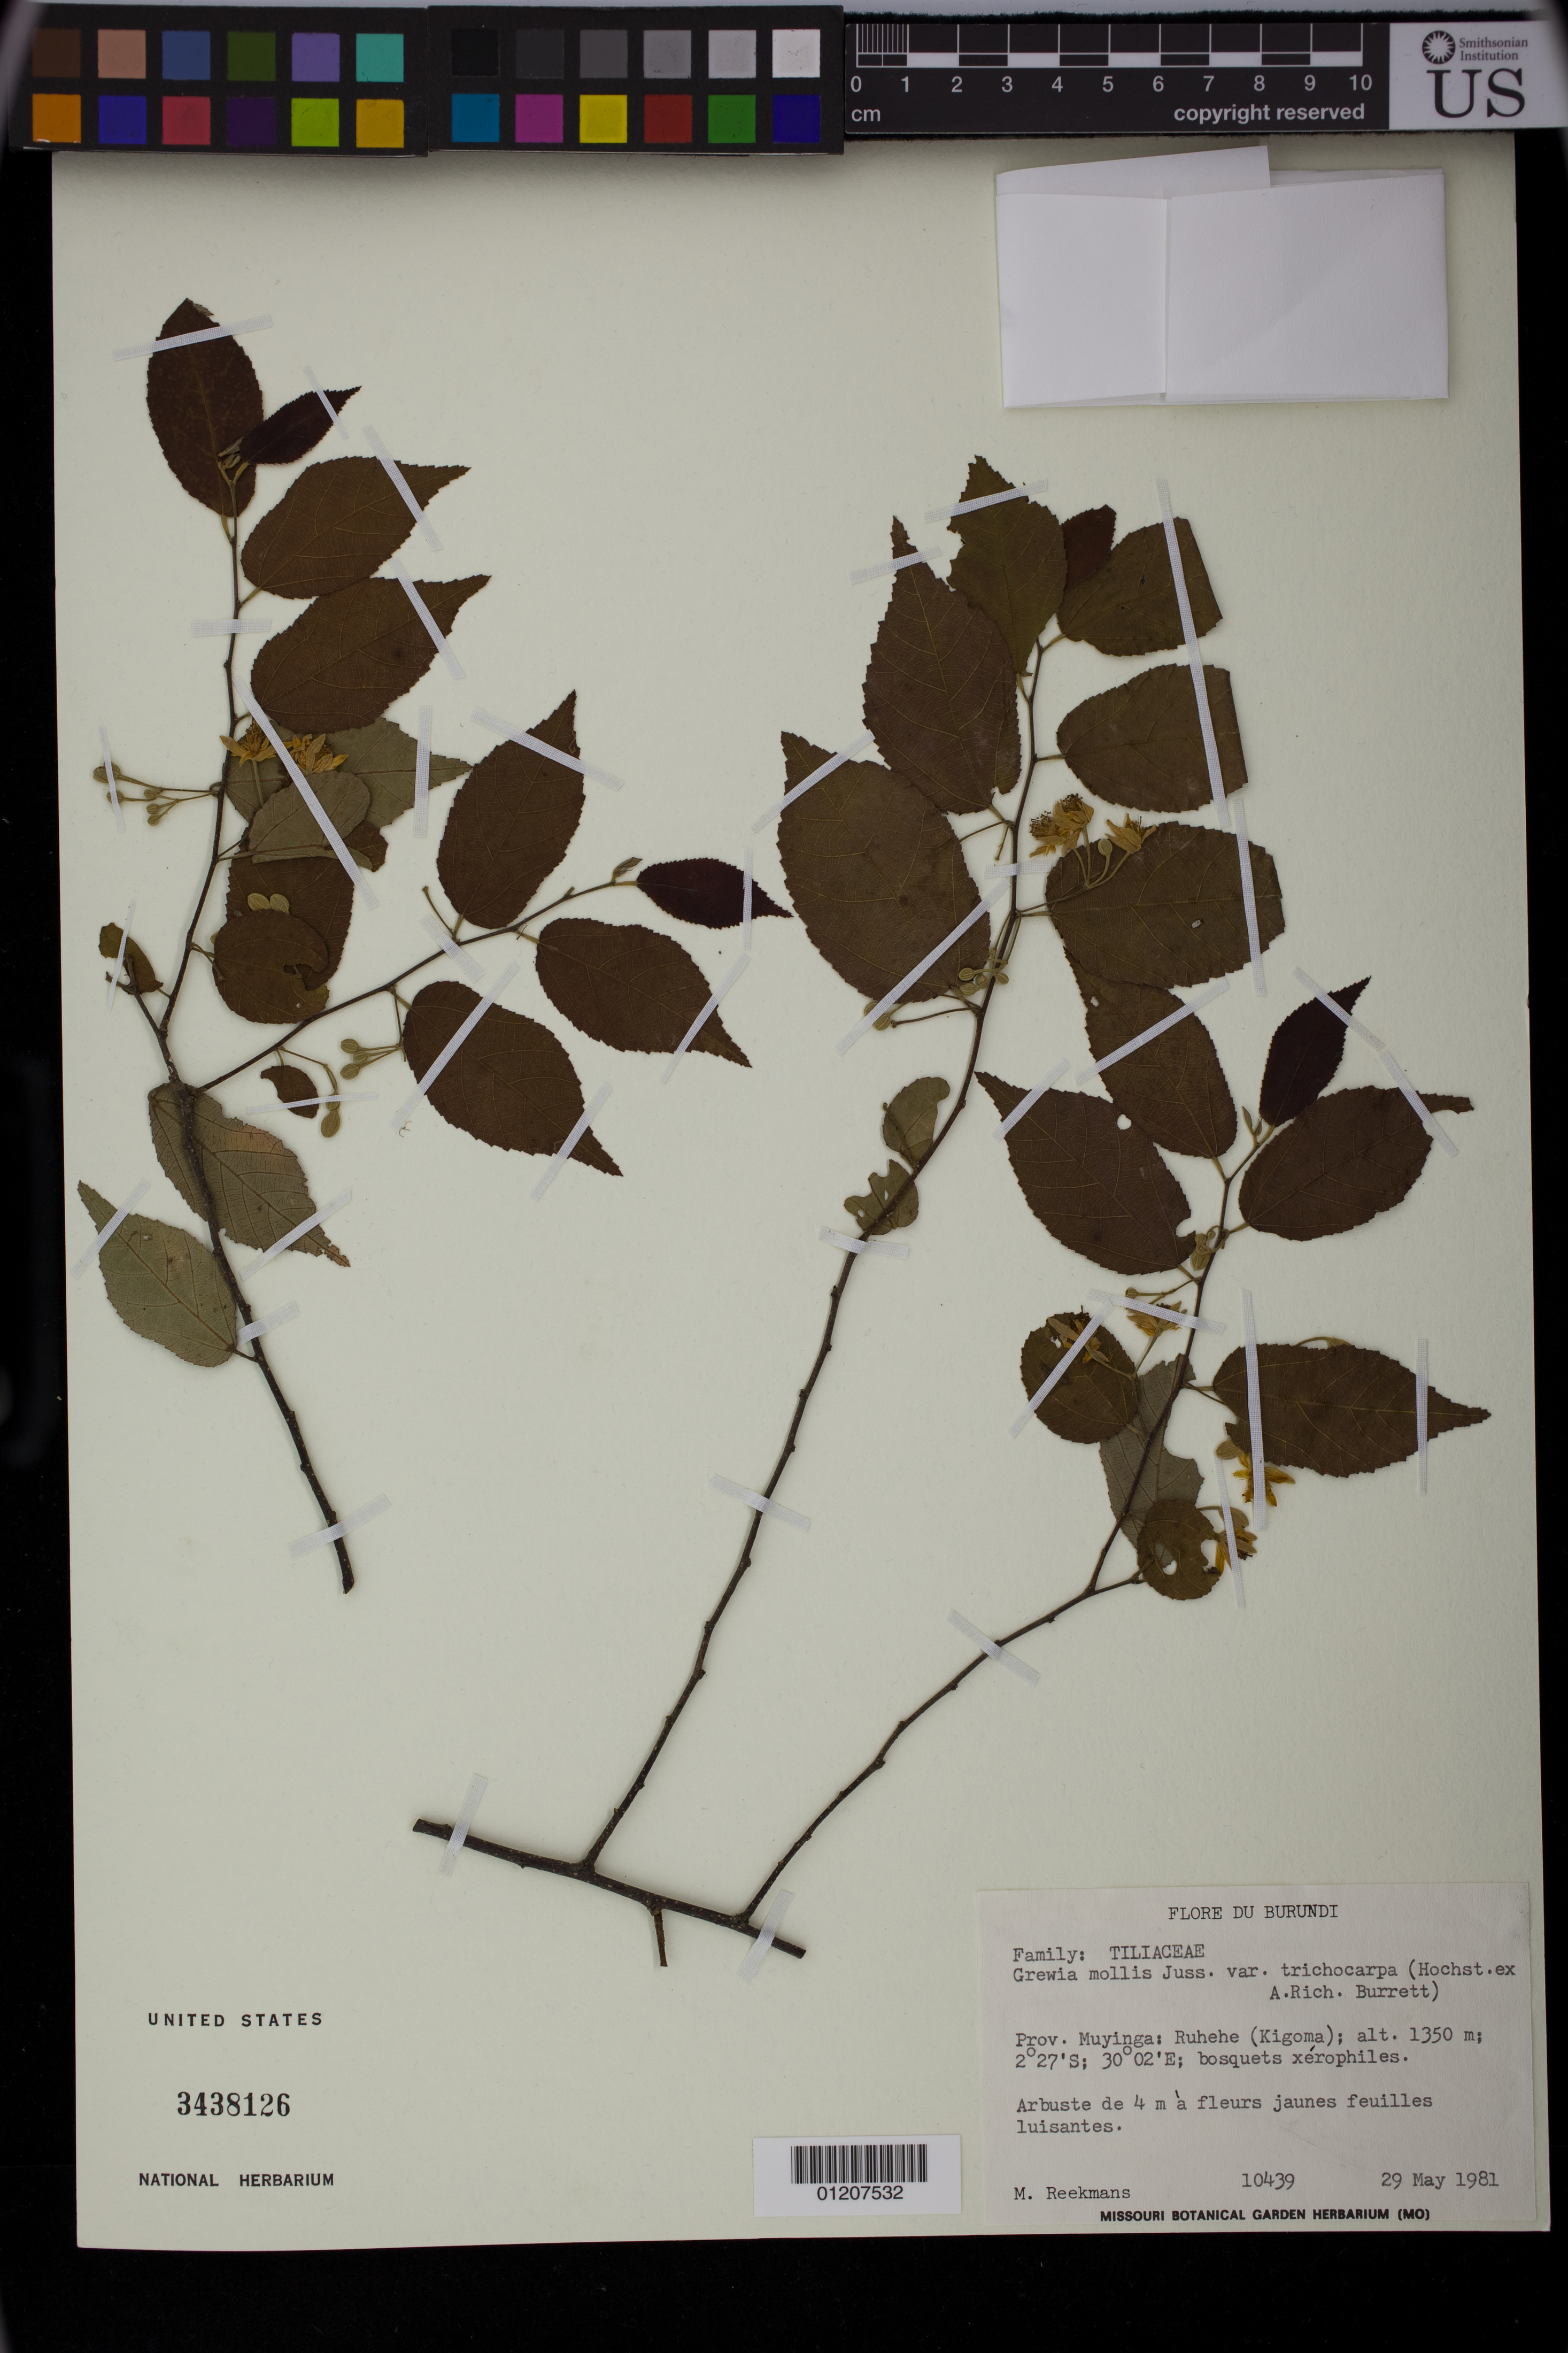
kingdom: Plantae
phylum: Tracheophyta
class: Magnoliopsida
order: Malvales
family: Malvaceae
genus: Grewia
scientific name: Grewia mollis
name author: Juss.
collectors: M. Reekmans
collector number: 10439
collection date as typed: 29 May 1981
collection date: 1981-05-29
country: Burundi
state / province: Muyinga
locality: Prov. Muyinga: Ruhehe (Kigoma)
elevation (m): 1350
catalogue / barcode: US 3438126